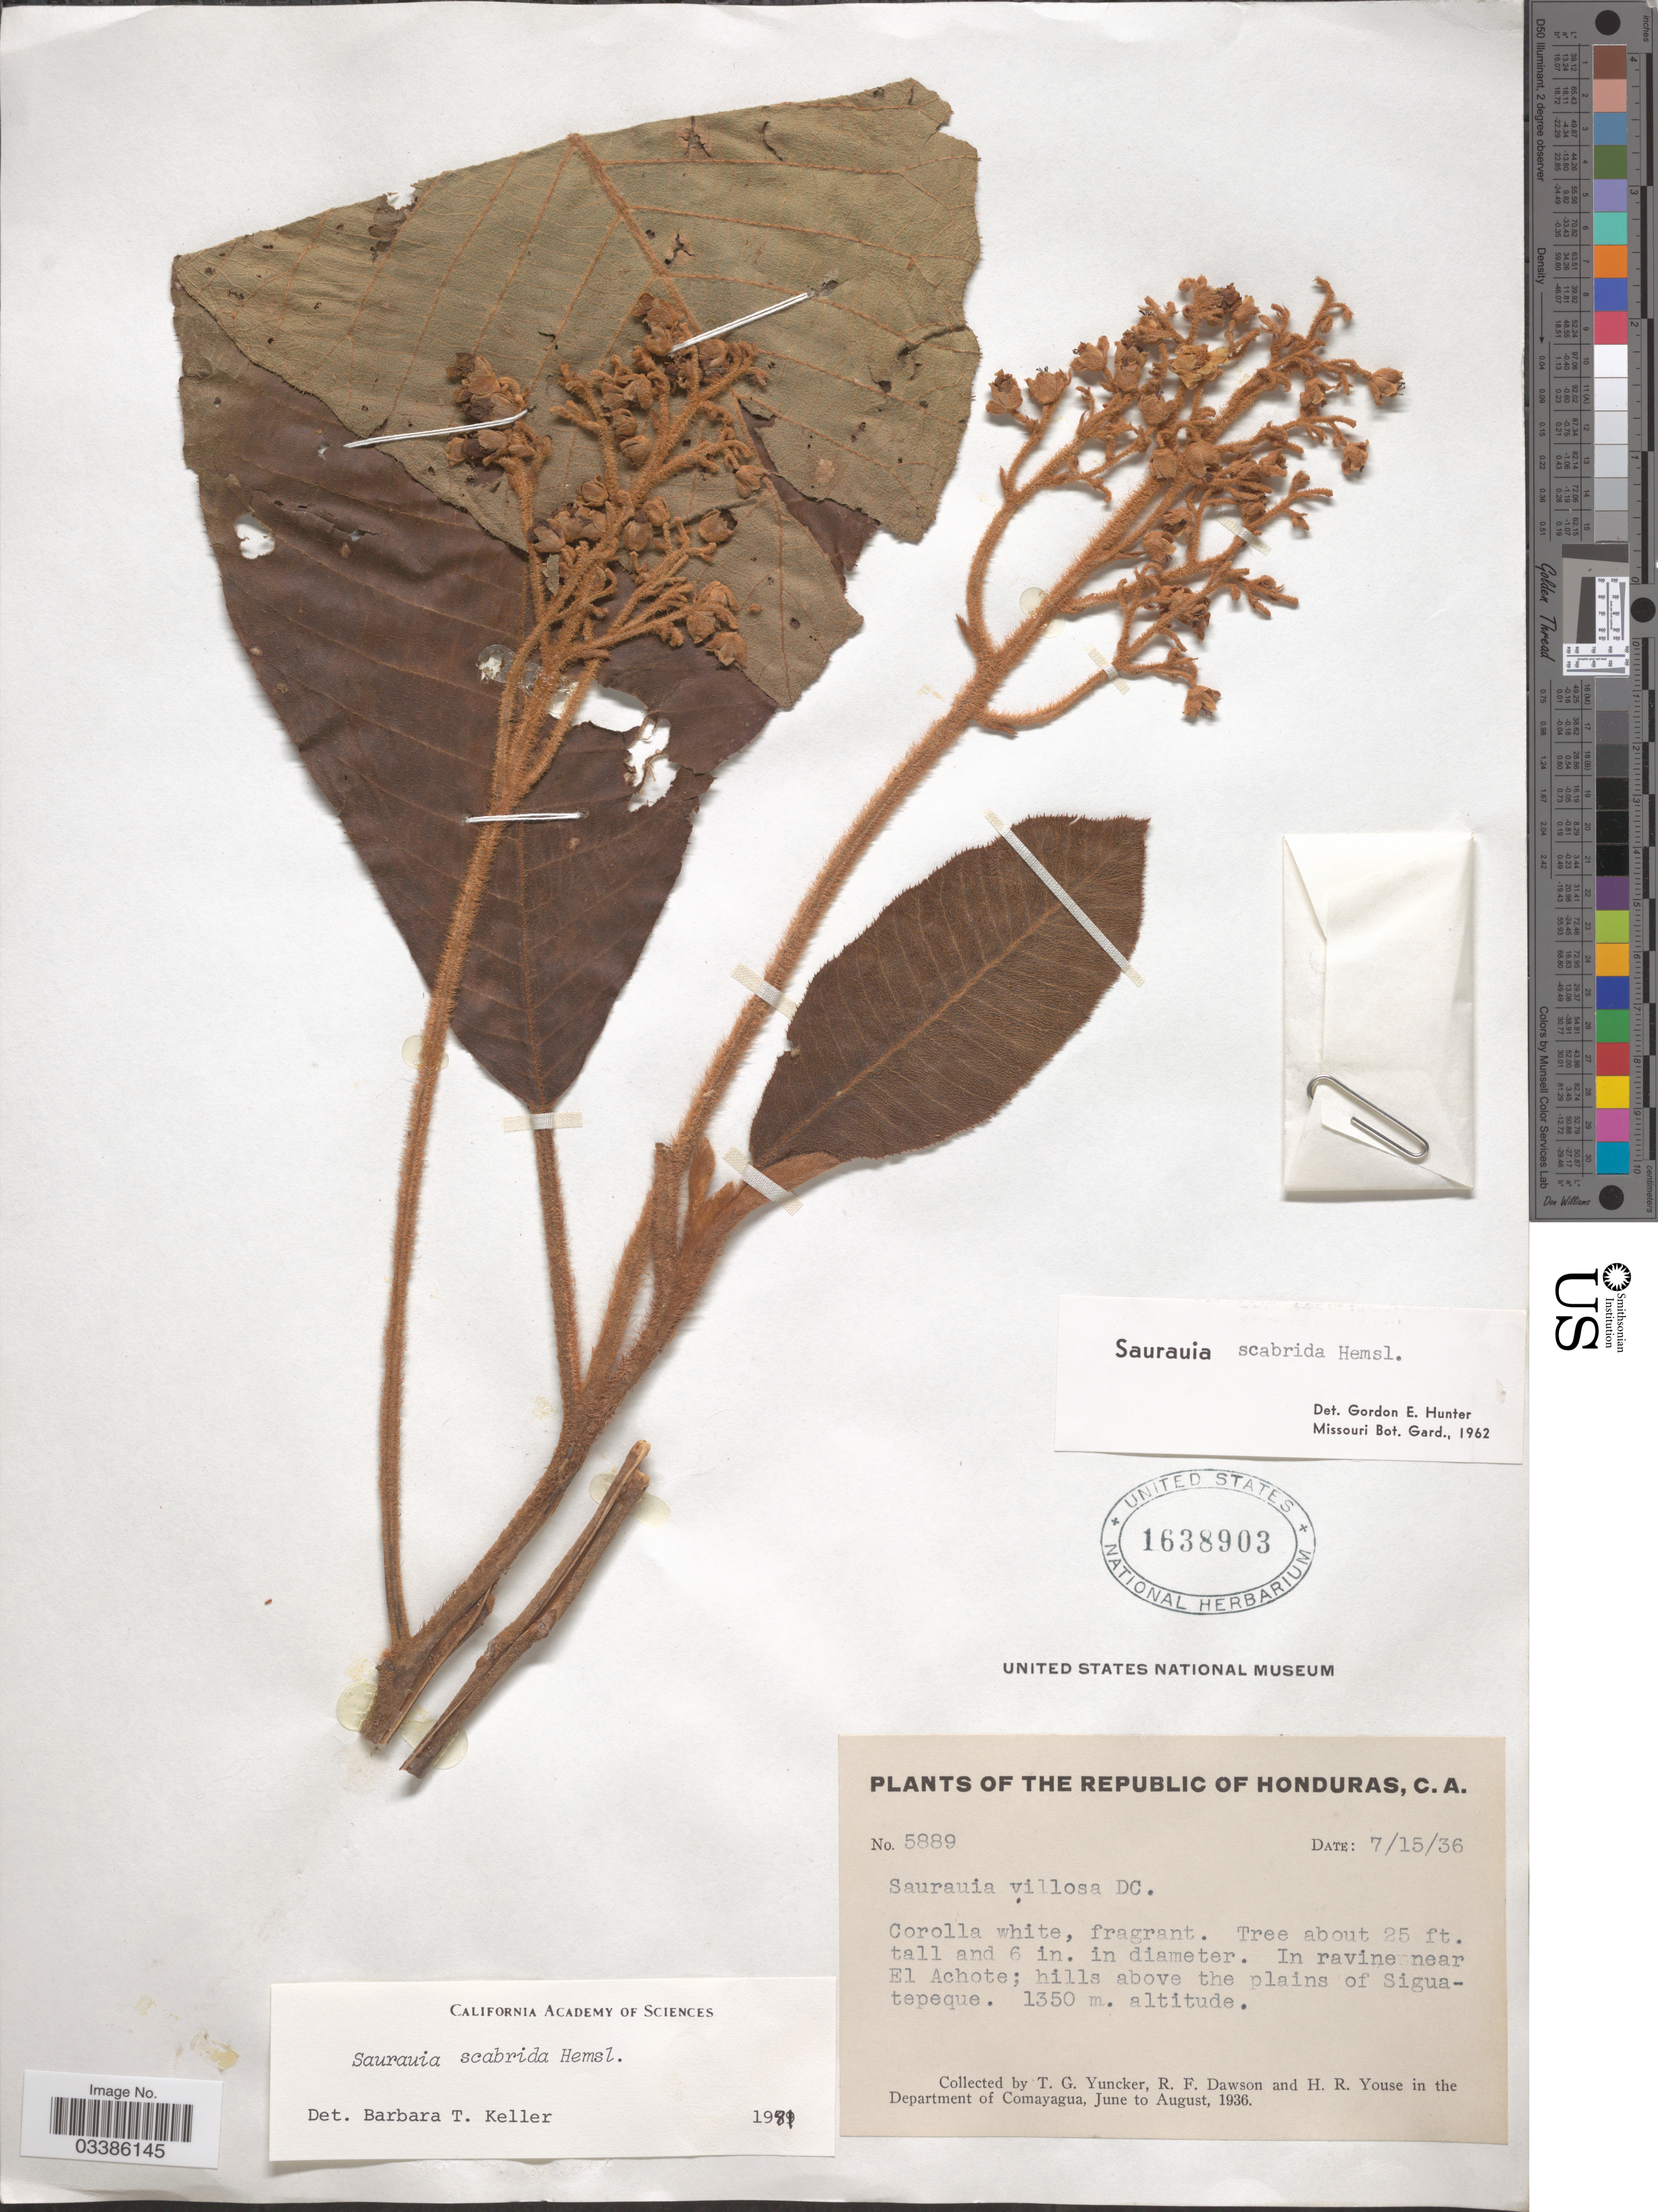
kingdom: Plantae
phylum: Tracheophyta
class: Magnoliopsida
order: Ericales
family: Actinidiaceae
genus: Saurauia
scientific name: Saurauia scabrida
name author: Hemsl.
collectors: T. G. Yuncker, R. F. Dawson & H. Youse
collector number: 5889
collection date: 1936-07-15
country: Honduras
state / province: Comayagua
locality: In ravine near El Achote; hills above the plains of Siguatepeque. In the Department of Comayagua.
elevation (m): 1350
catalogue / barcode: US 1638903